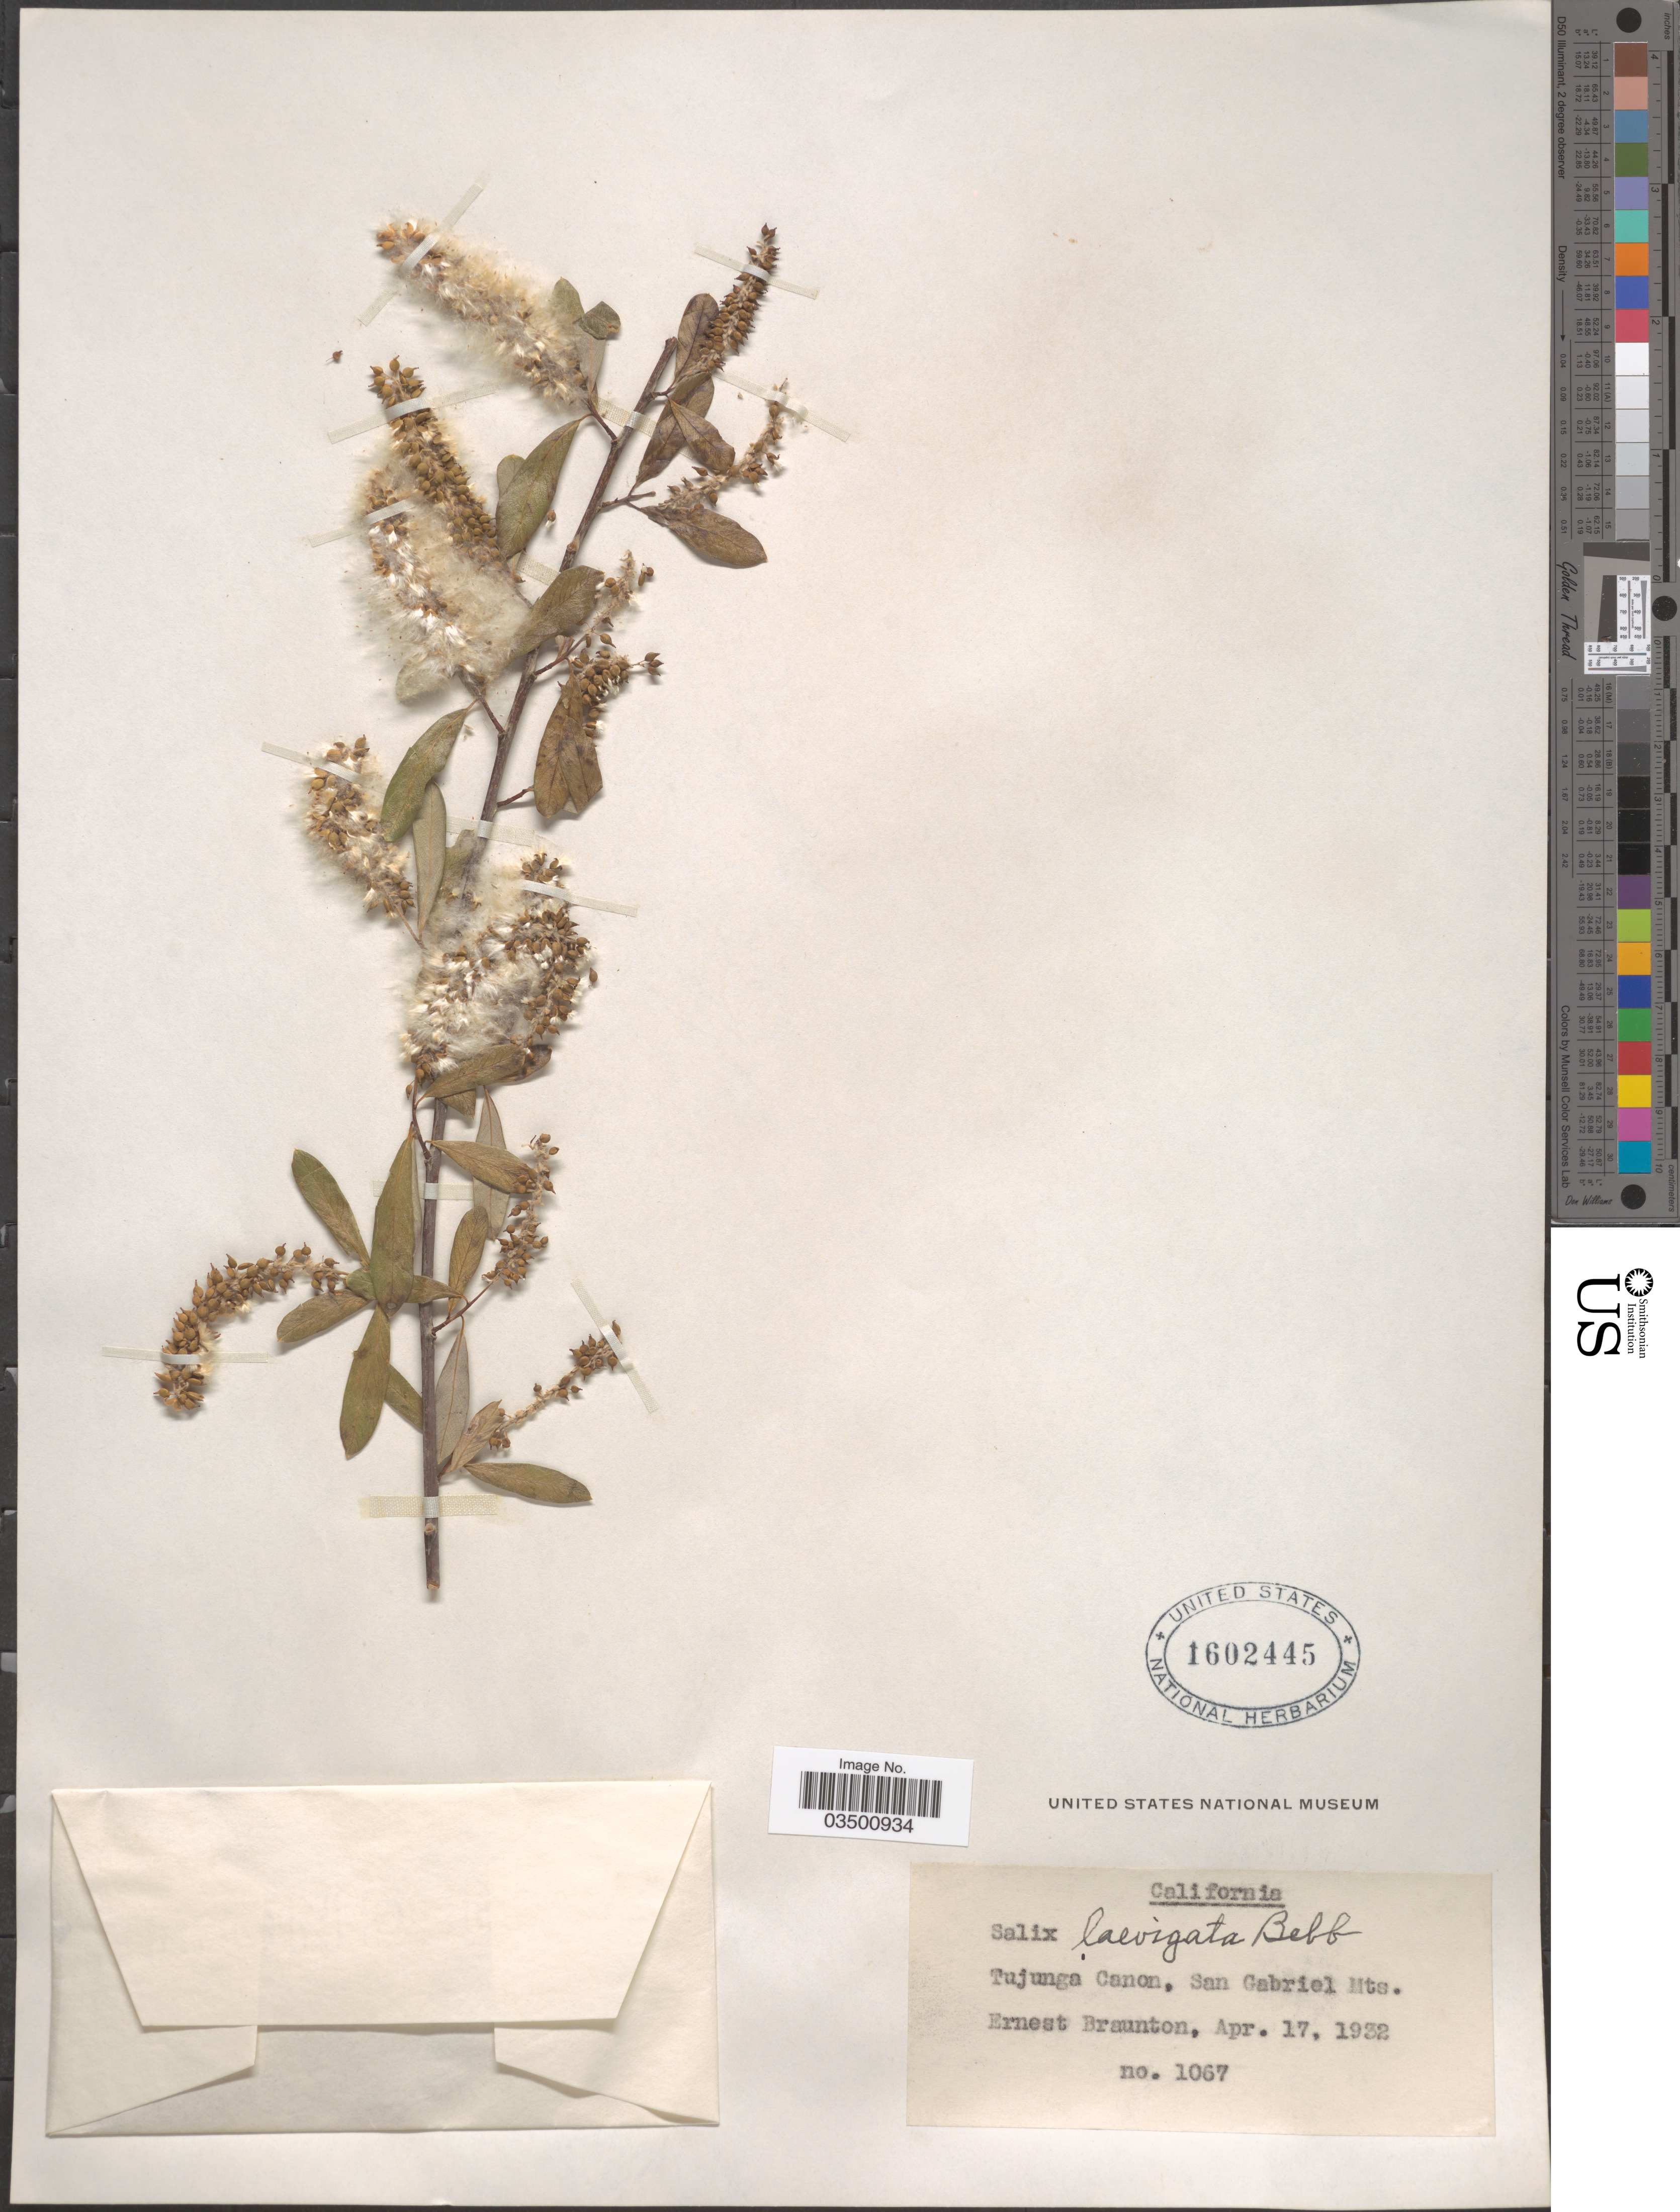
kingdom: Plantae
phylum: Tracheophyta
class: Magnoliopsida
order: Malpighiales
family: Salicaceae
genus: Salix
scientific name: Salix laevigata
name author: Bebb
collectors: E. Braunton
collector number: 1067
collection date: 1932-04-17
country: United States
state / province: California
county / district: Los Angeles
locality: Tujunga Canon, San Gabriel Mts.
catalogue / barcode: US 1602445